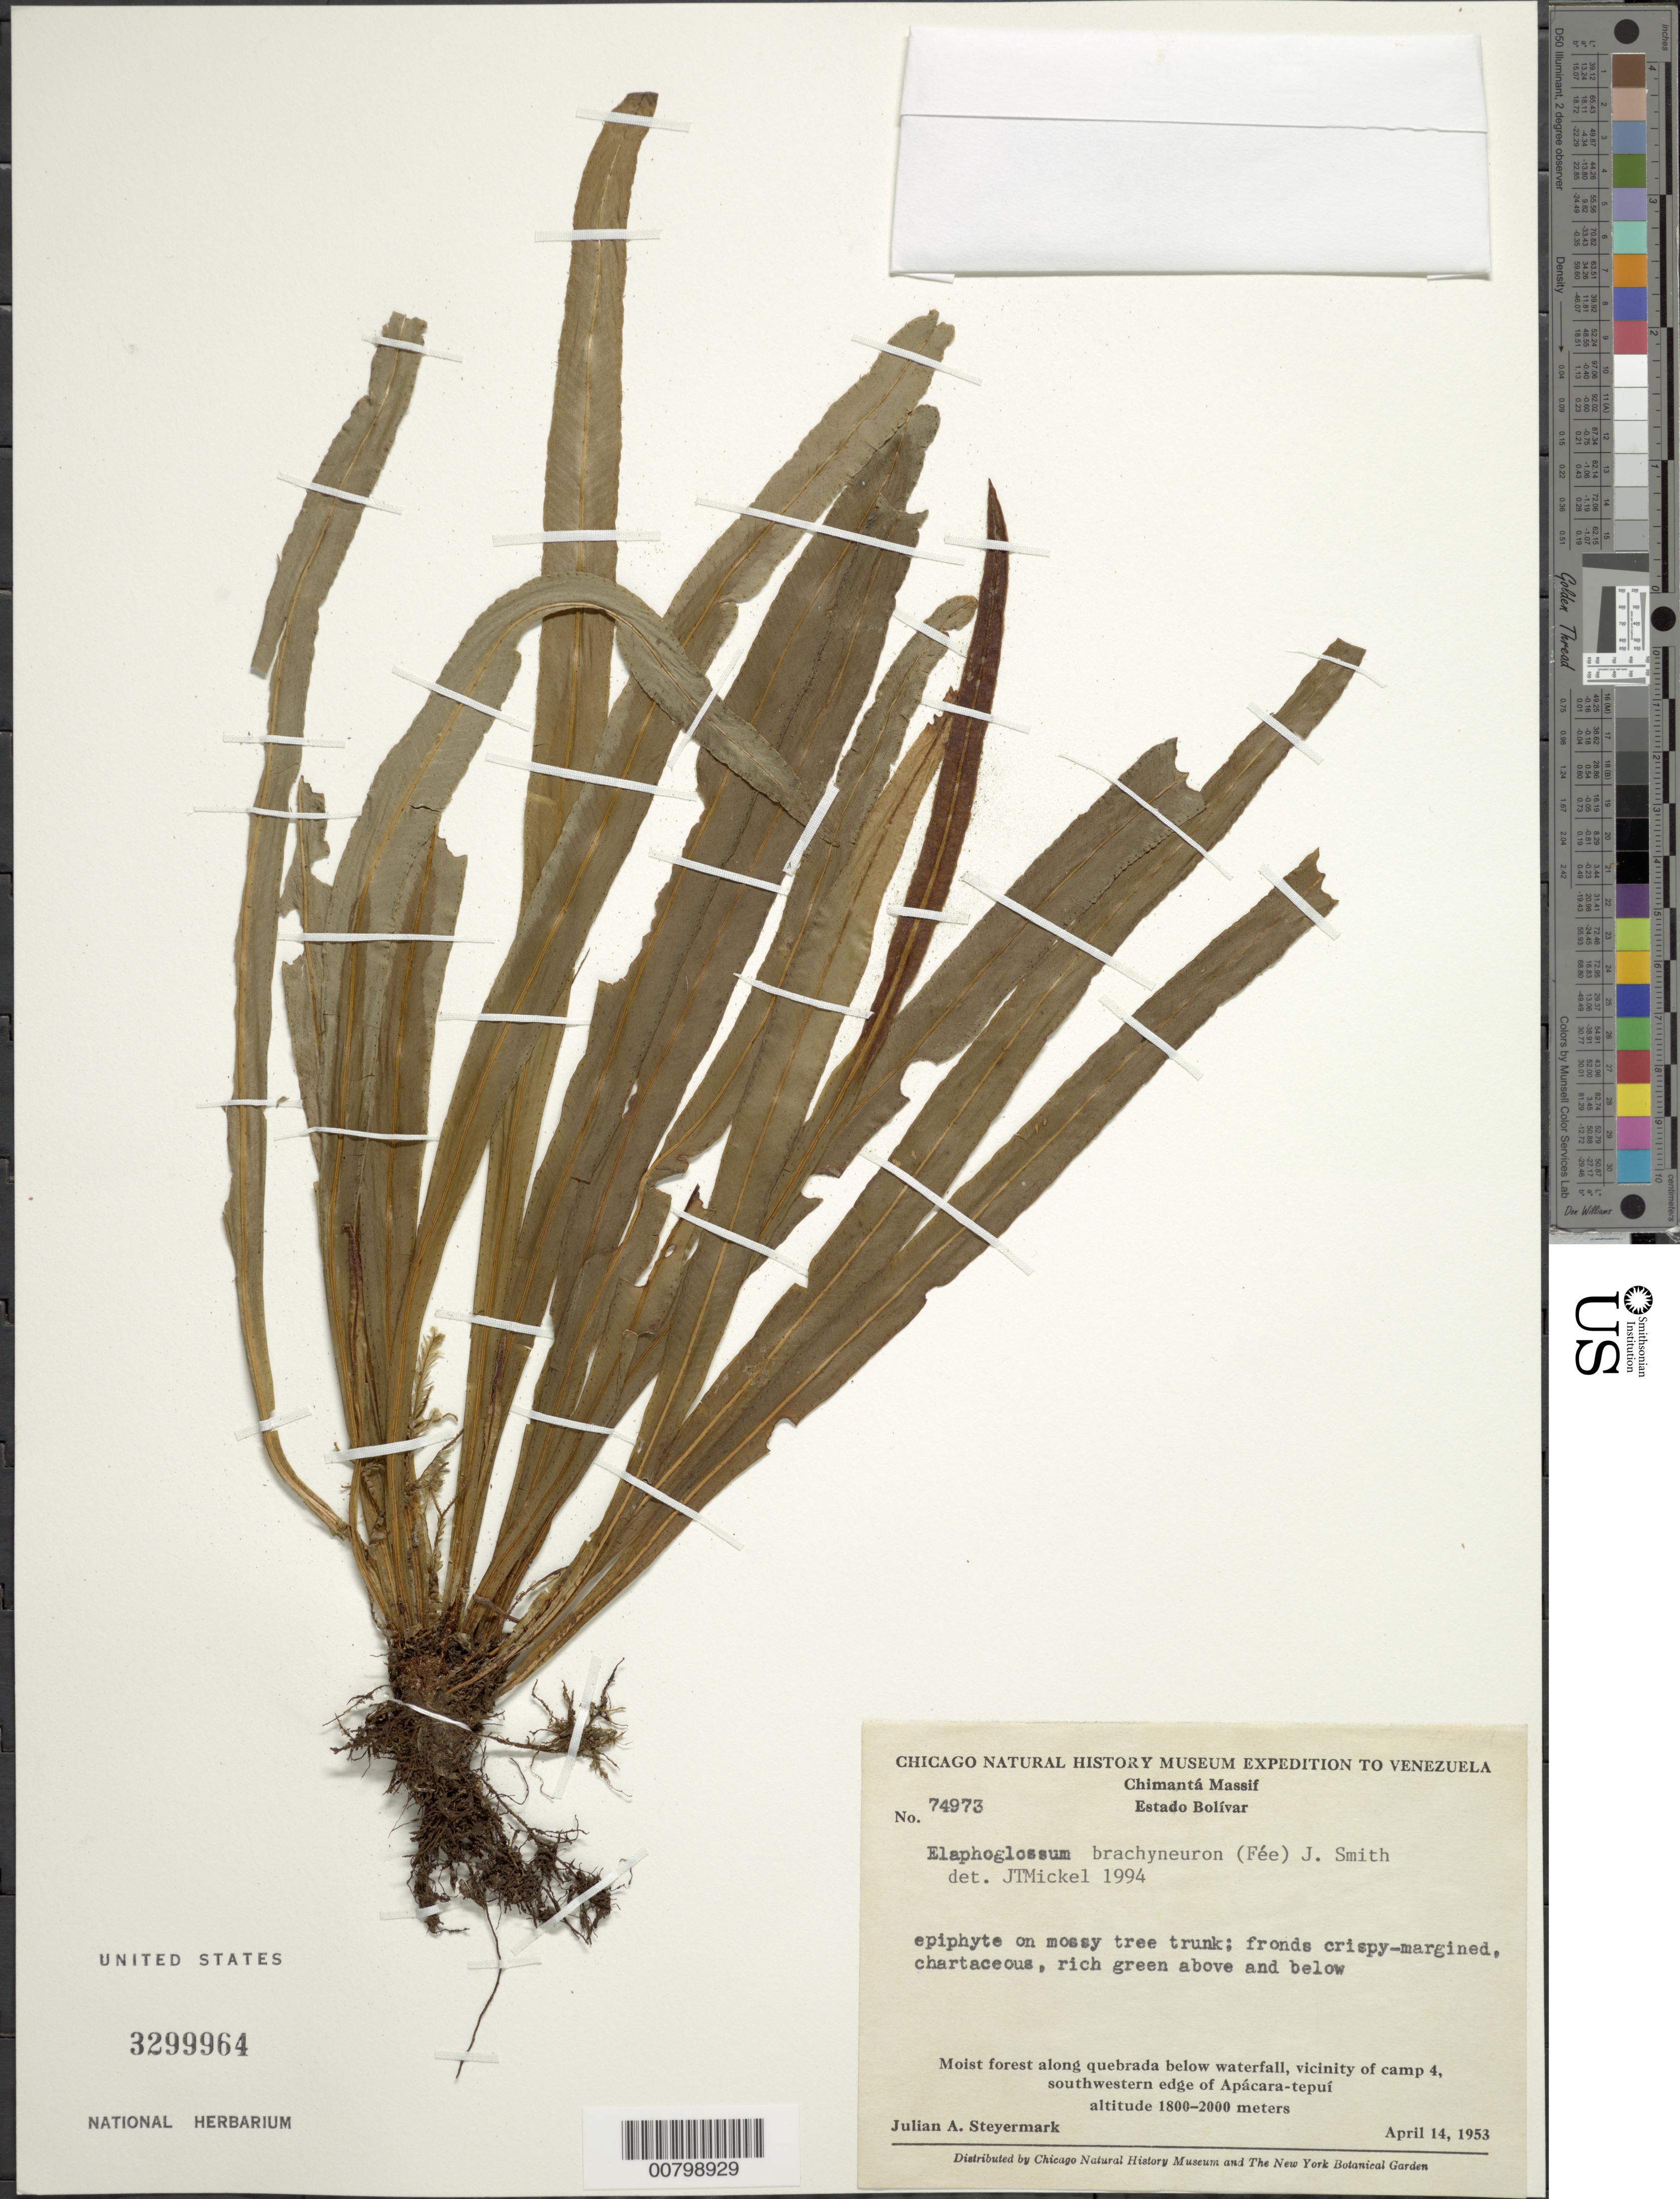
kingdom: Plantae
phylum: Tracheophyta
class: Polypodiopsida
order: Polypodiales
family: Dryopteridaceae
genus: Elaphoglossum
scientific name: Elaphoglossum brachyneuron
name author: (Fée) J. Sm.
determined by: Mickel, J. T., (NY), New York Botanical Garden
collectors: J. Steyermark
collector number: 74973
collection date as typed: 14-Apr-53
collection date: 1953-04-14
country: Venezuela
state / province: Bolívar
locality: Chimantá Massif, Apácara-tepuí, vic. Camp 4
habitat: SW edge of tepui. Moist forest along quebrada below waterfall; on mossy tree trunk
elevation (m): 1800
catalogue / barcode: US 3299964